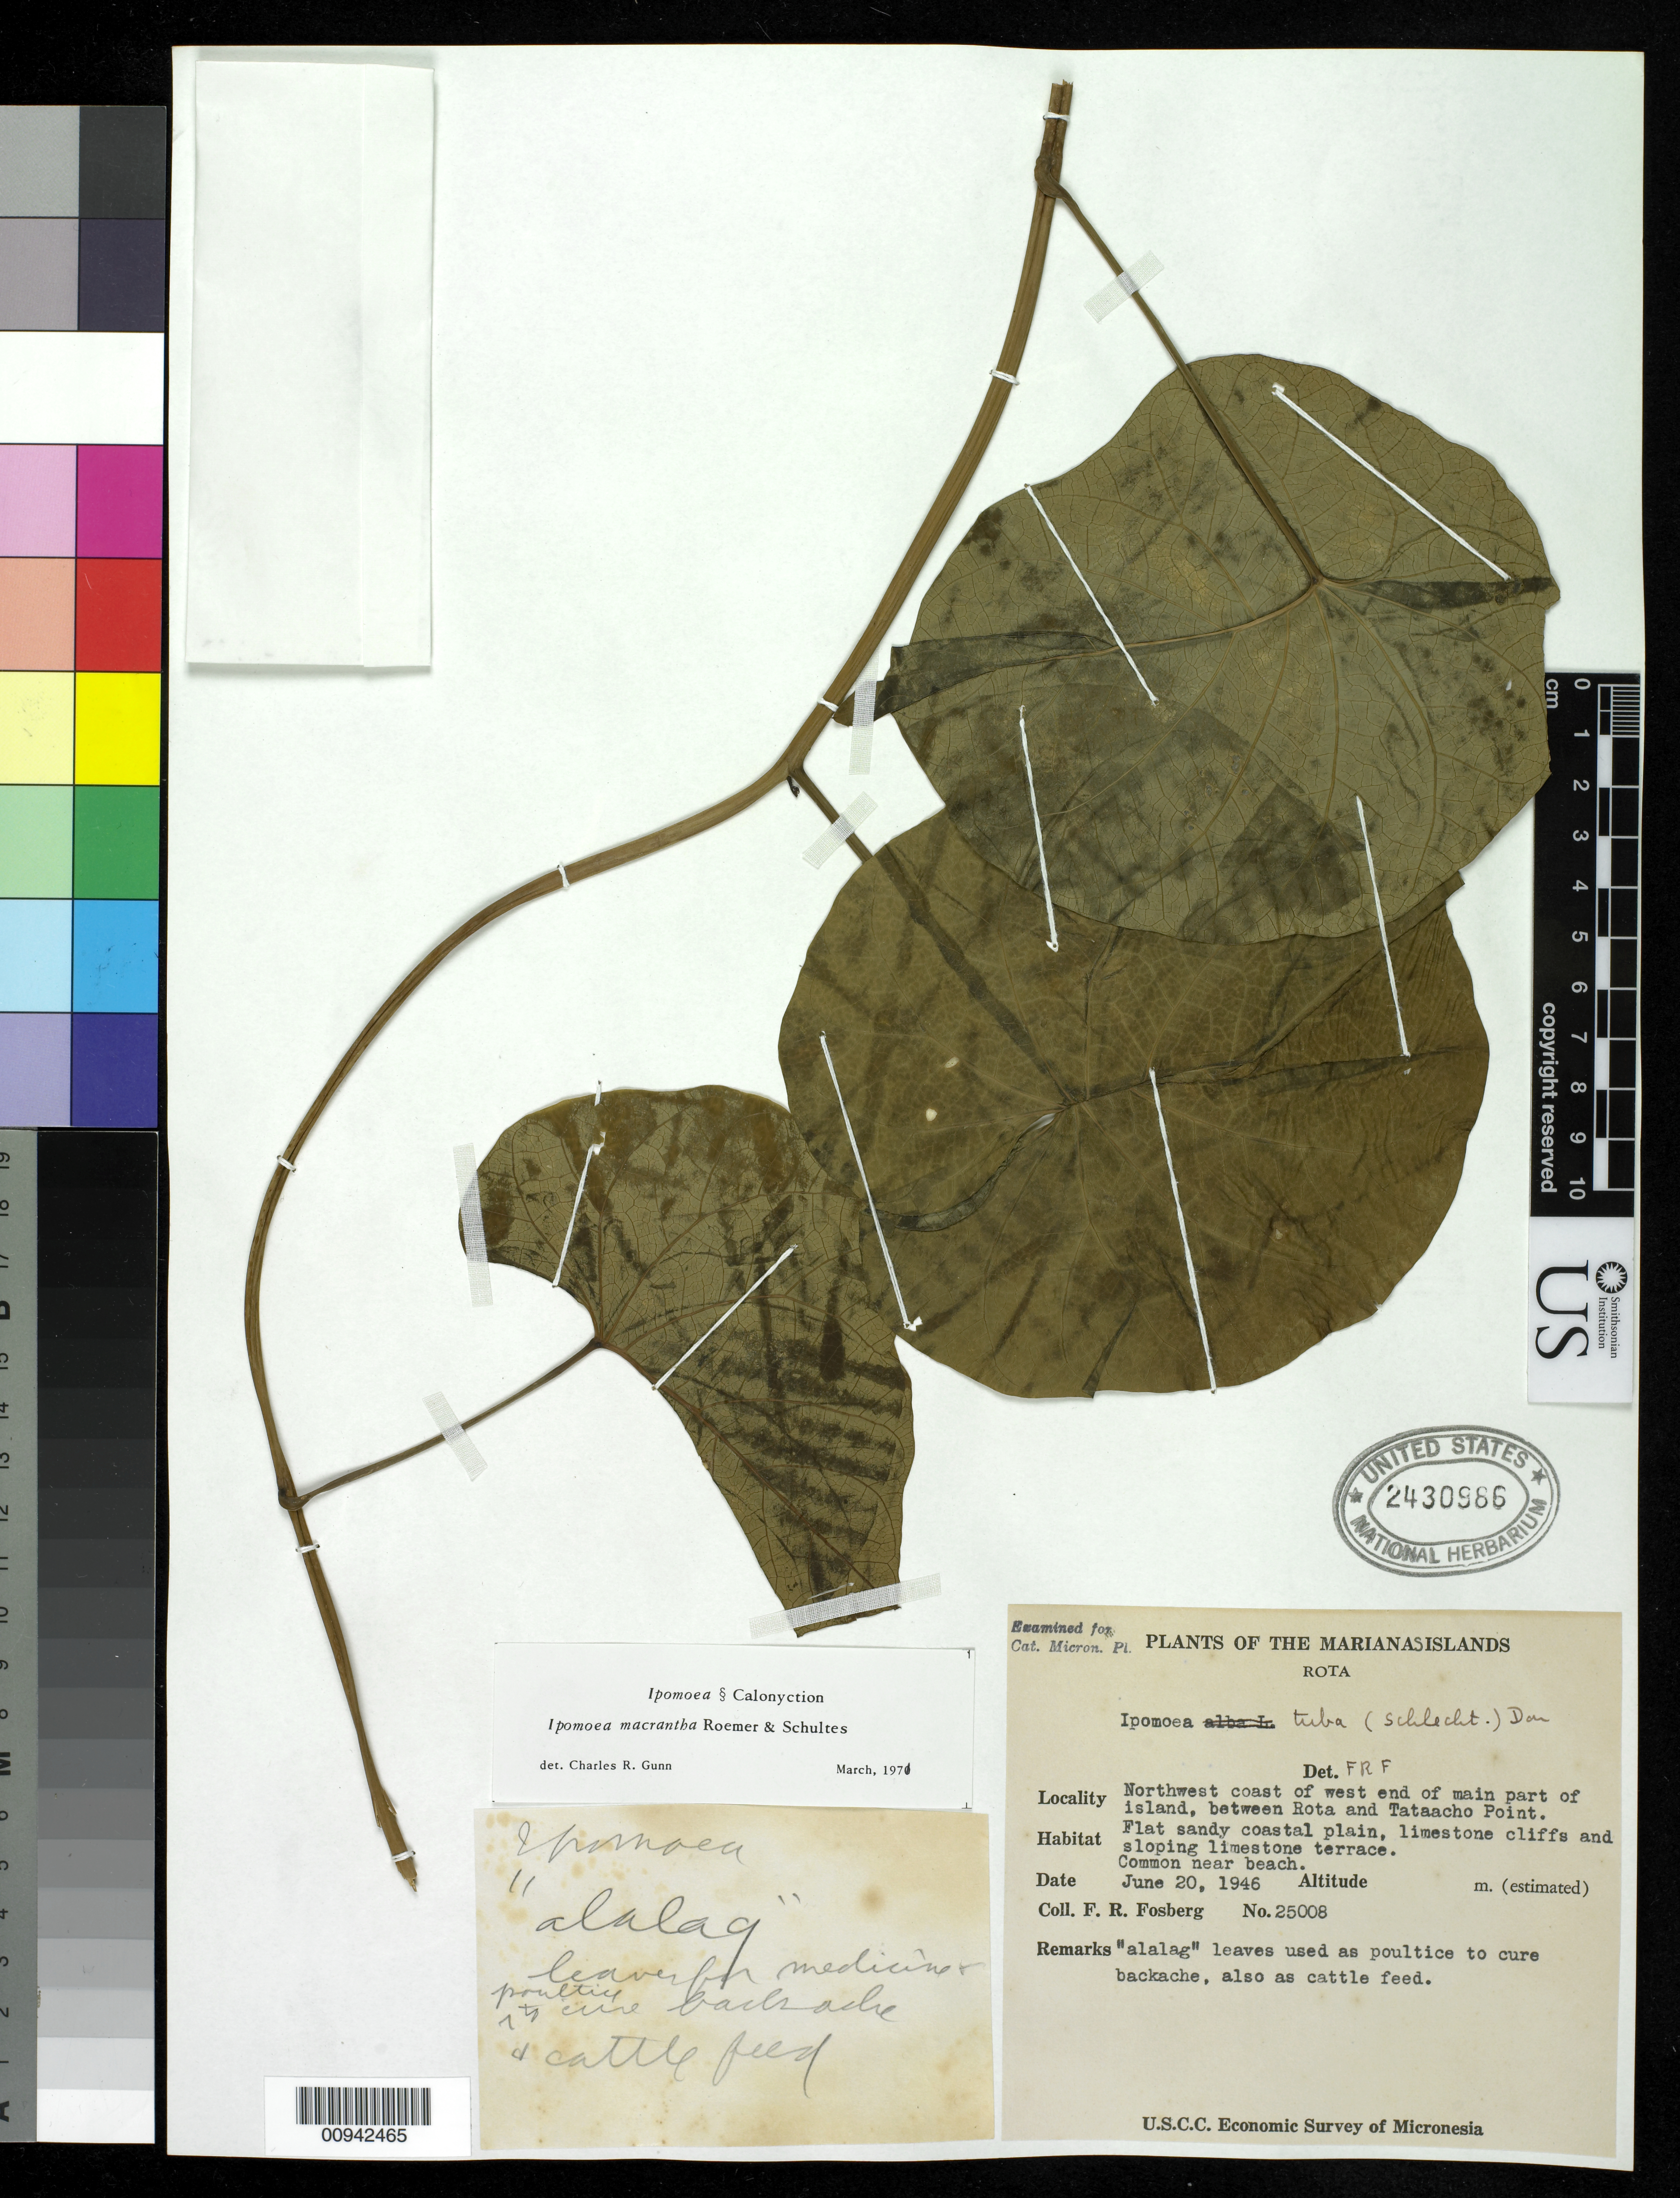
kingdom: Plantae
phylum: Tracheophyta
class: Magnoliopsida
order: Solanales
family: Convolvulaceae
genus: Ipomoea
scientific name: Ipomoea violacea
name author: L.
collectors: F. R. Fosberg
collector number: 25008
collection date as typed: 20 Jun 1946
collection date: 1946-06-20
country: Northern Mariana Islands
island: Rota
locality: Northwest coast of west end of main part of island, between Rota and Tataacho Point.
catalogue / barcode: US 2430966